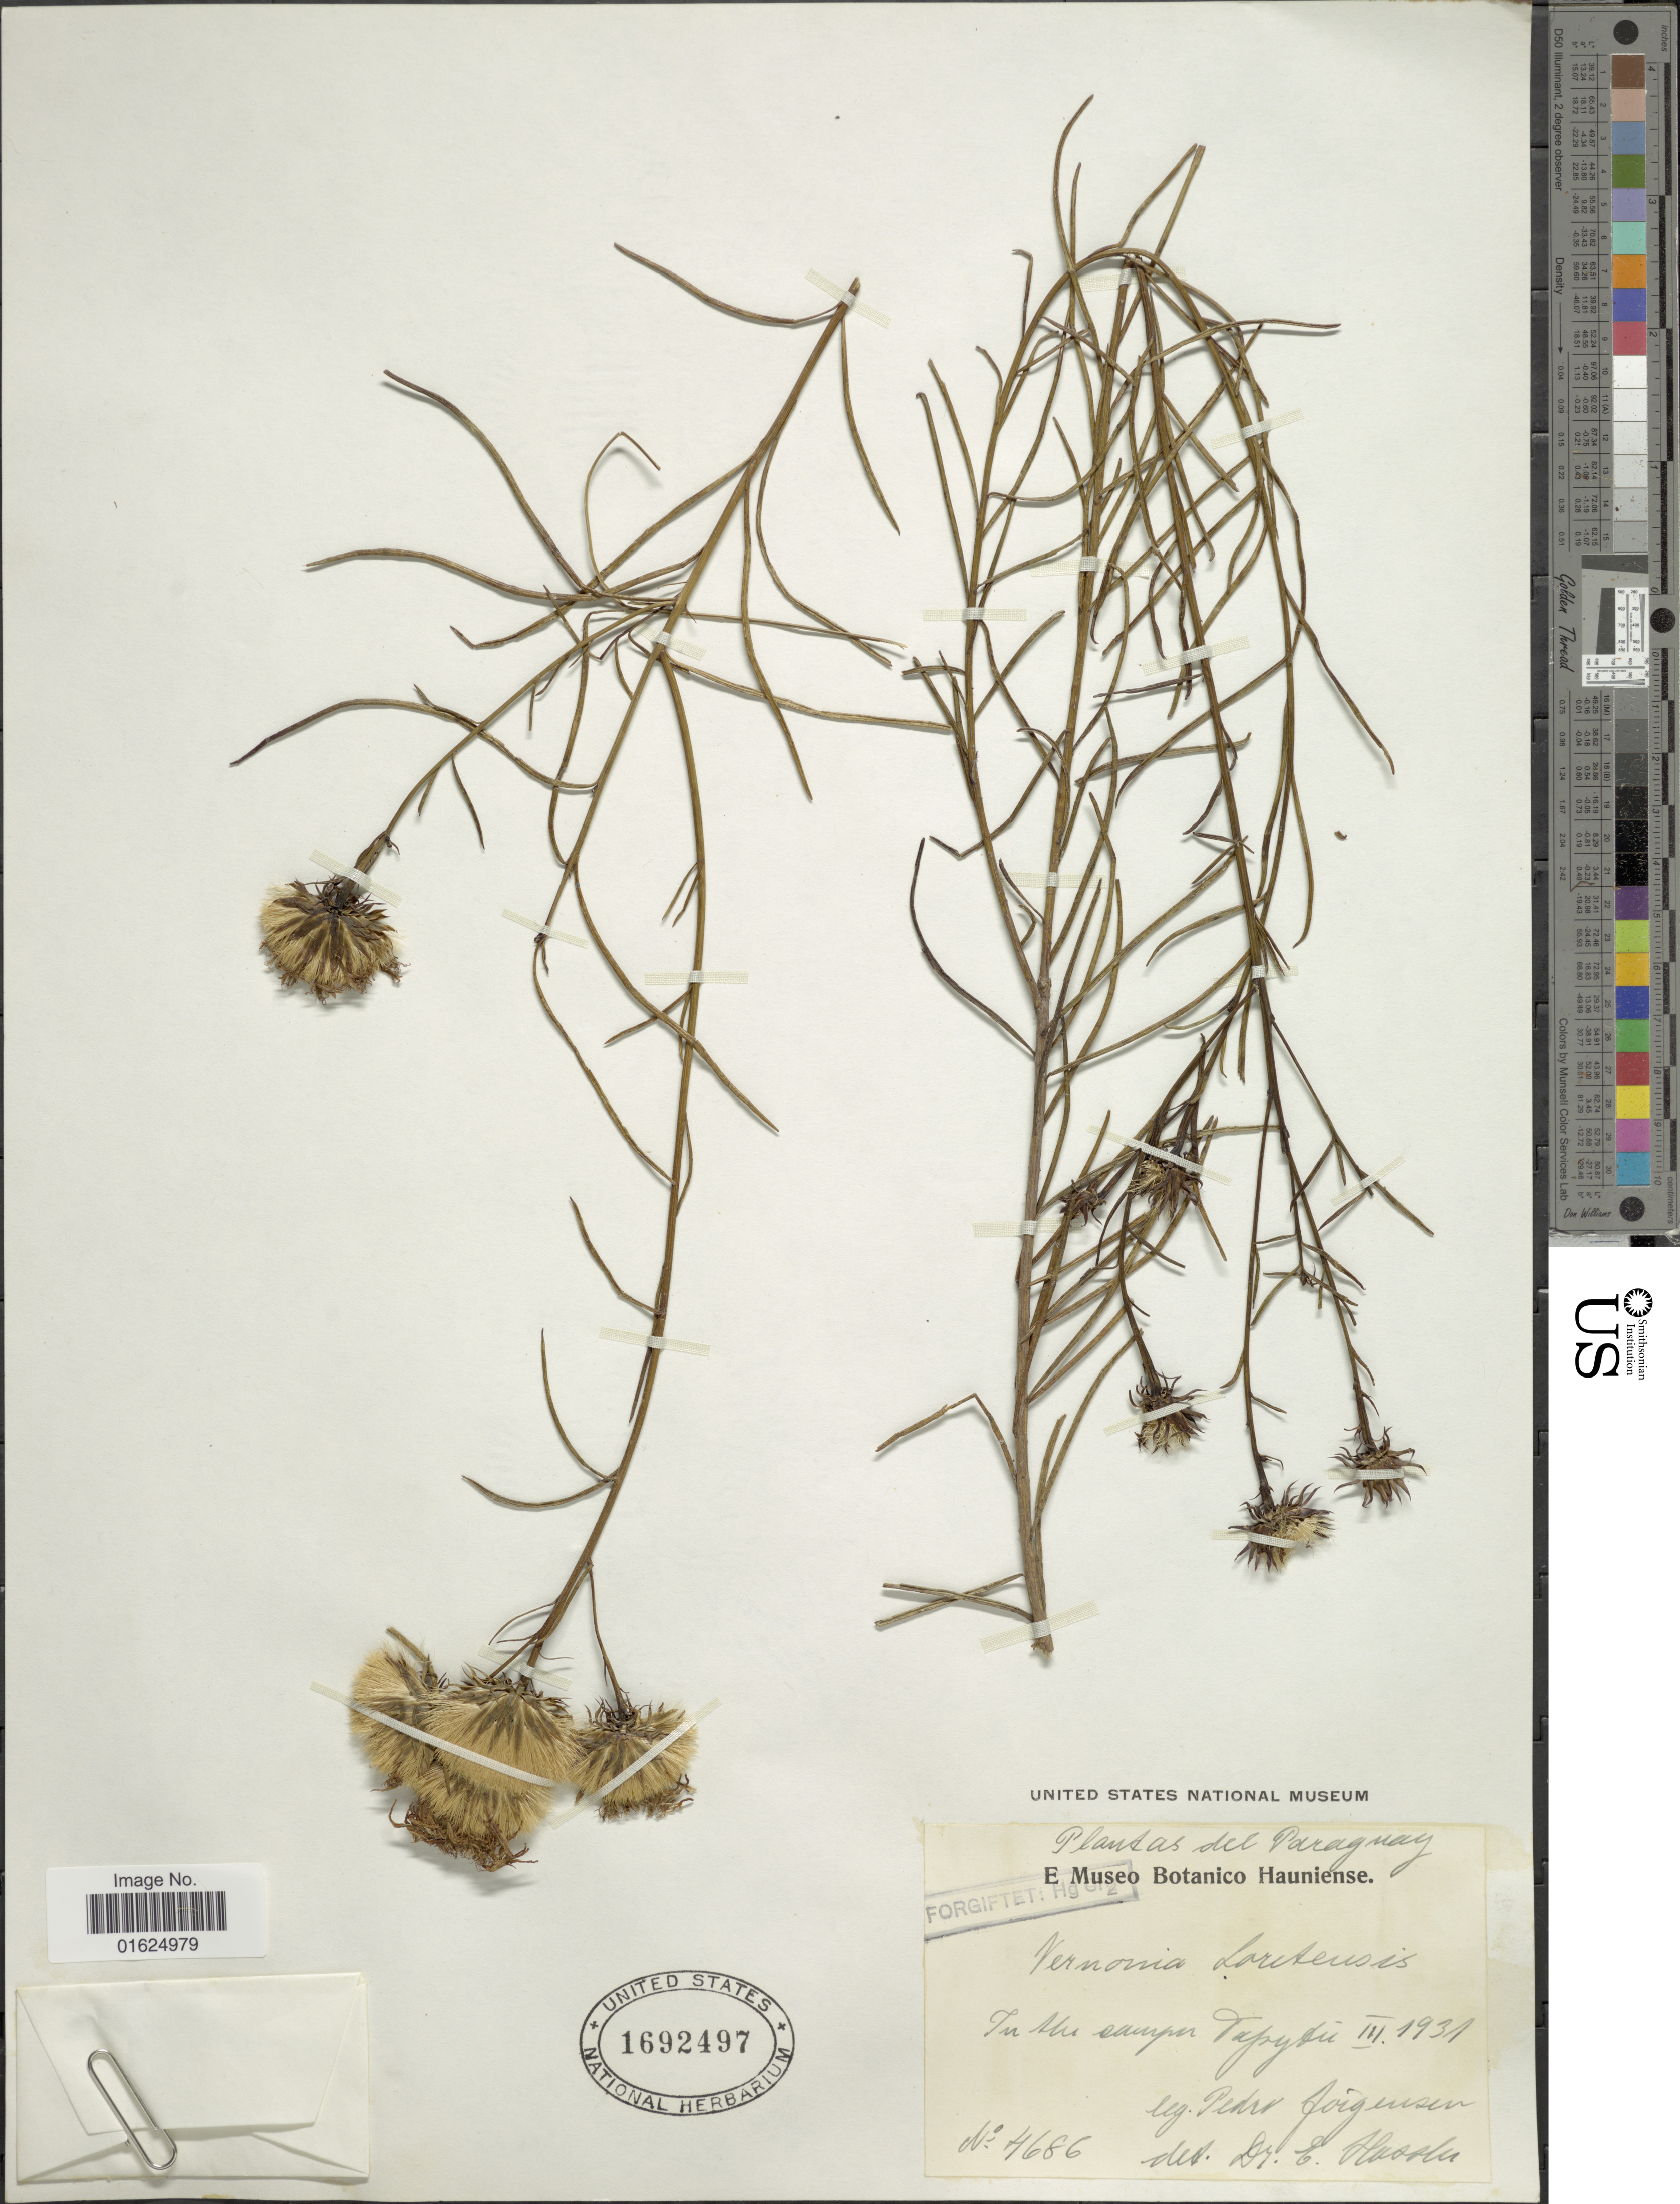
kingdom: Plantae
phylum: Tracheophyta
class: Magnoliopsida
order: Asterales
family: Asteraceae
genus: Vernonanthura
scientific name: Vernonanthura loretensis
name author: (Hieron.) H. Rob.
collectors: P. Jörgensen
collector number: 4686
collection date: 1931-03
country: Paraguay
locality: In the campo Tapytá.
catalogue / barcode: US 1692497